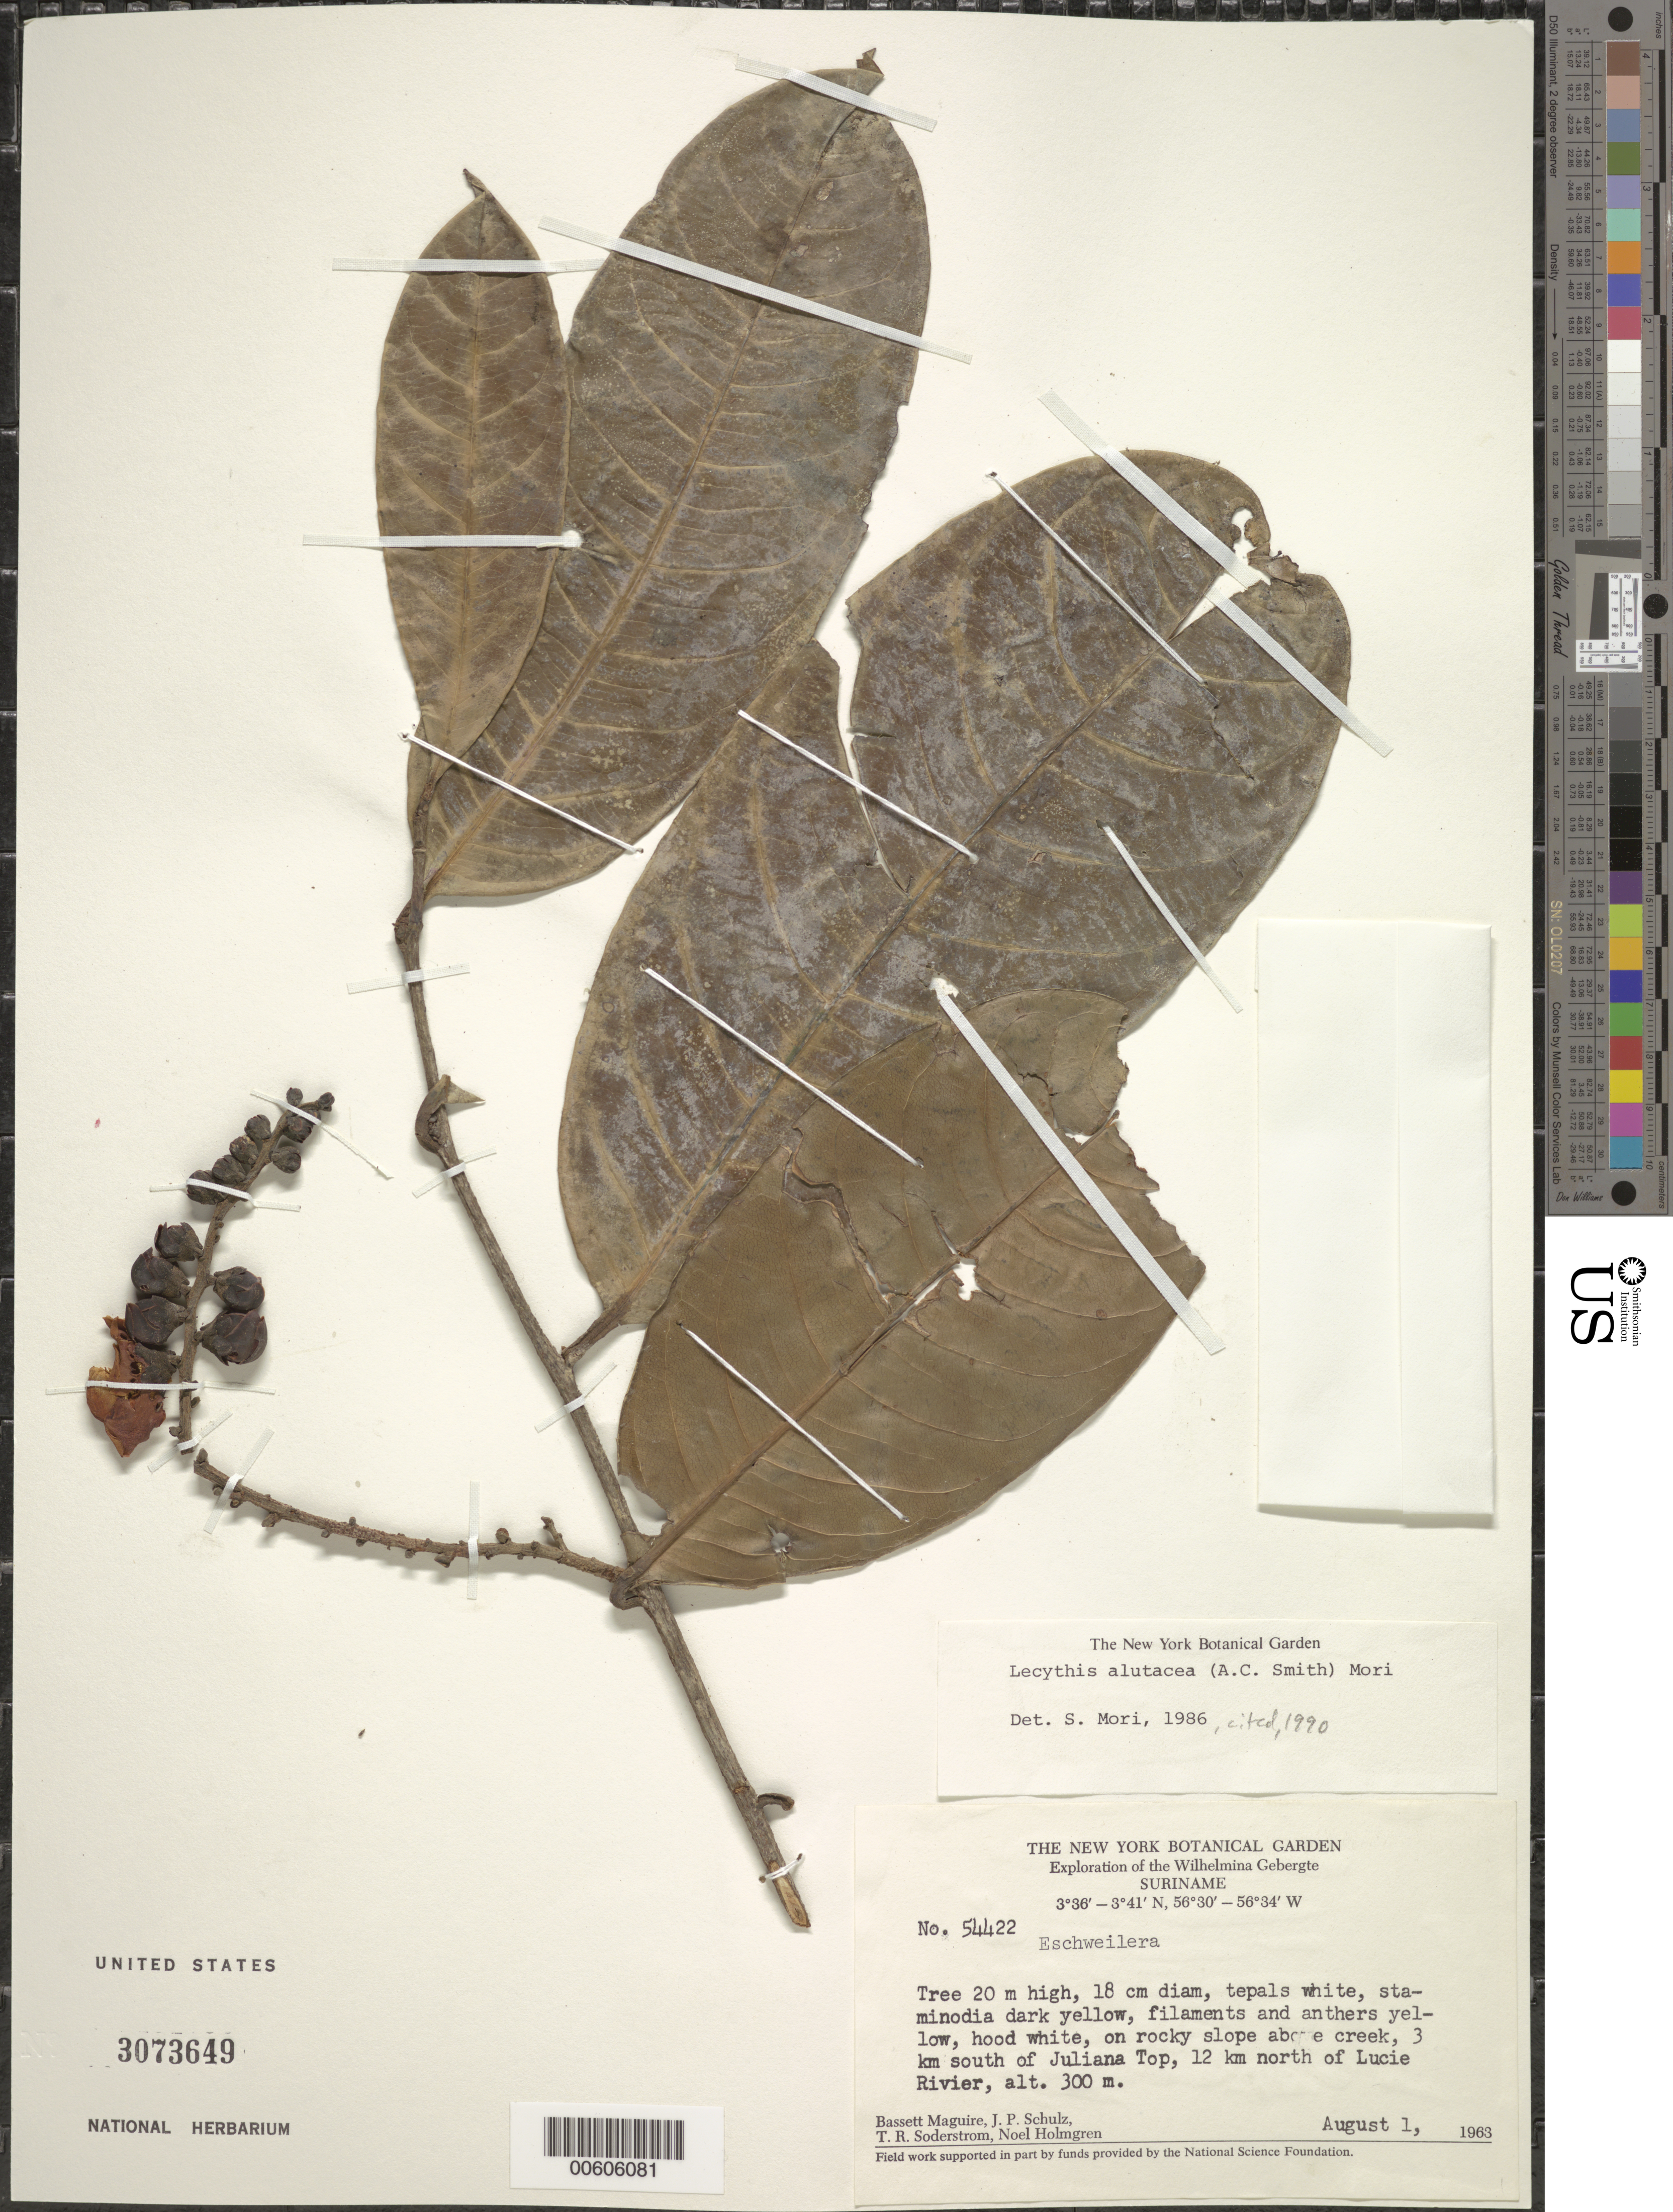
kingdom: Plantae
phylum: Tracheophyta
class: Magnoliopsida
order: Ericales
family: Lecythidaceae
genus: Lecythis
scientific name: Lecythis alutacea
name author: (A.C. Sm.) S.A. Mori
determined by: Mori, Scott A.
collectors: B. Maguire, J. P. Schulz, T. R. Soderstrom & N. H. Holmgren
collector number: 54422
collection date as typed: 1-Aug-63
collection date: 1963-08-01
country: Suriname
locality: Juliana Top, 3 km S of, 12 km N of Lucie R., Wilhelmina Gebergte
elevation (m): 300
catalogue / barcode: US 3073649